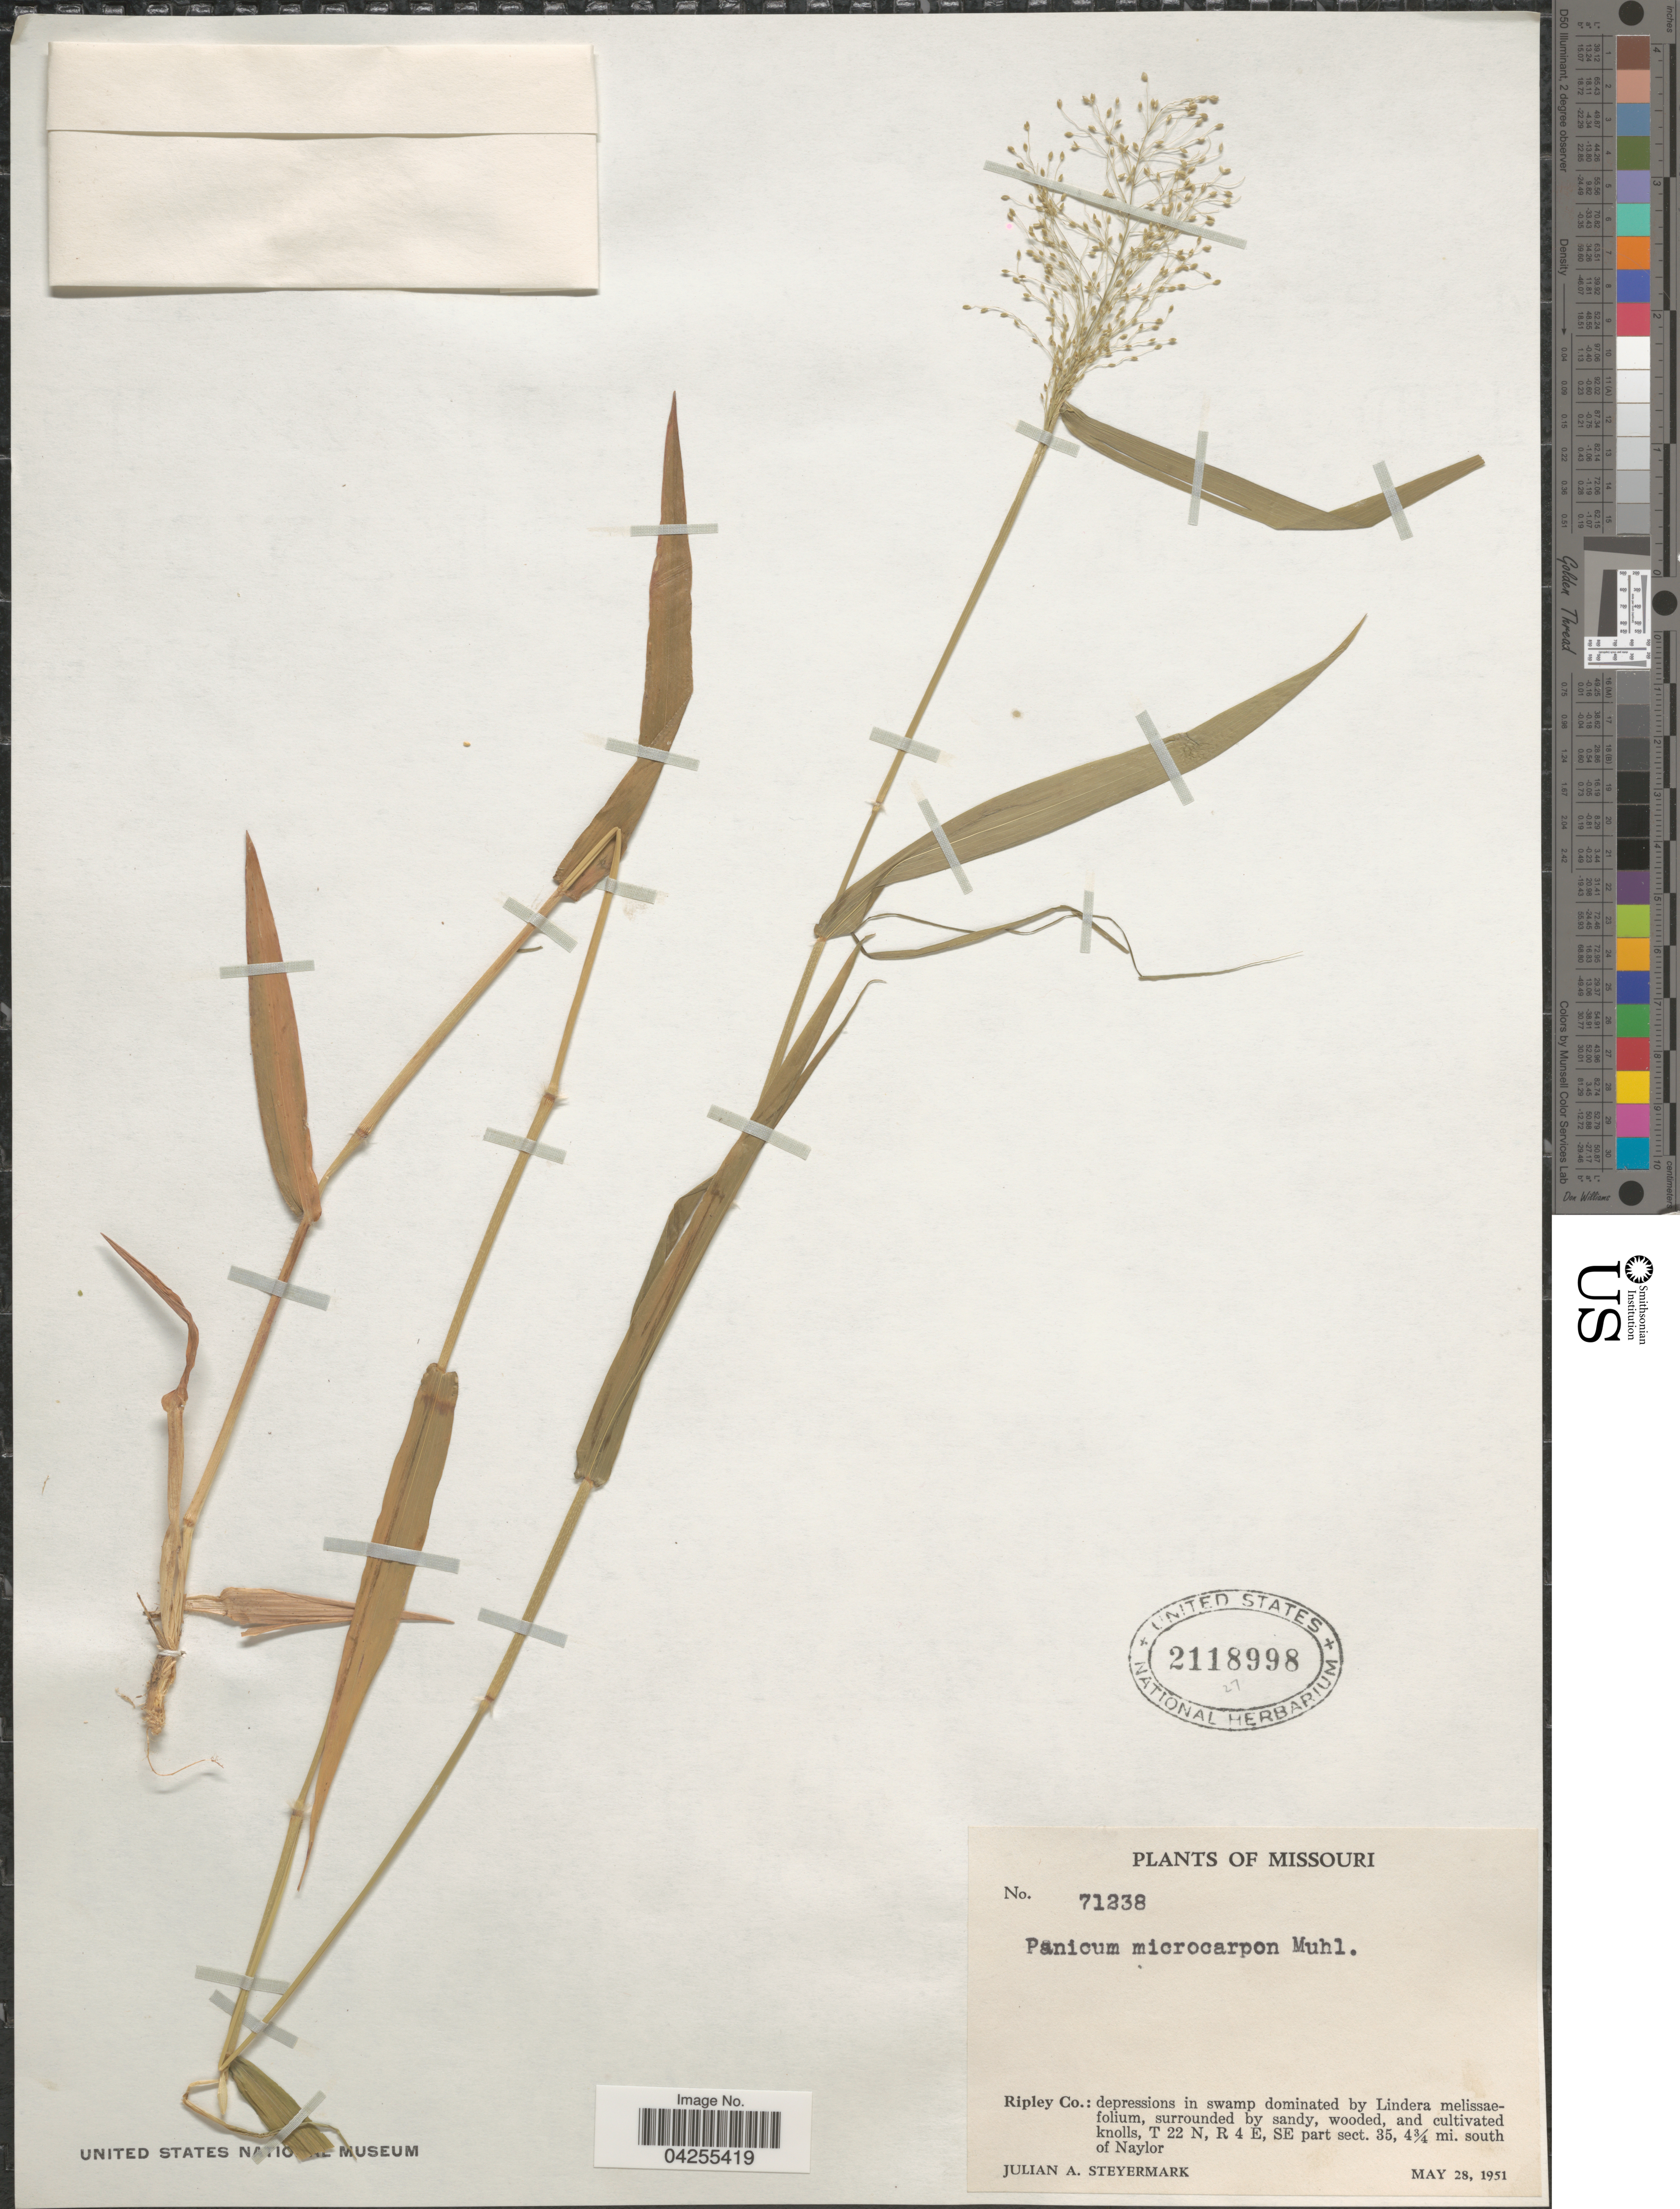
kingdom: Plantae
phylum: Tracheophyta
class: Liliopsida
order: Poales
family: Poaceae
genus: Dichanthelium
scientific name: Dichanthelium dichotomum var. dichotomum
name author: (L.) Gould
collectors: J. Steyermark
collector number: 71238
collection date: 1951-05-28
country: United States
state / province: Missouri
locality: Ripley Co.: depressions in swamp dominated by Lindera melissaefolium, surrounded by sandy, wooded, and cultivated knolls, T 22 N, R 4 E, SE part 35, 4 3/4 mi. south of Naylor.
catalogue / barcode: US 2118998